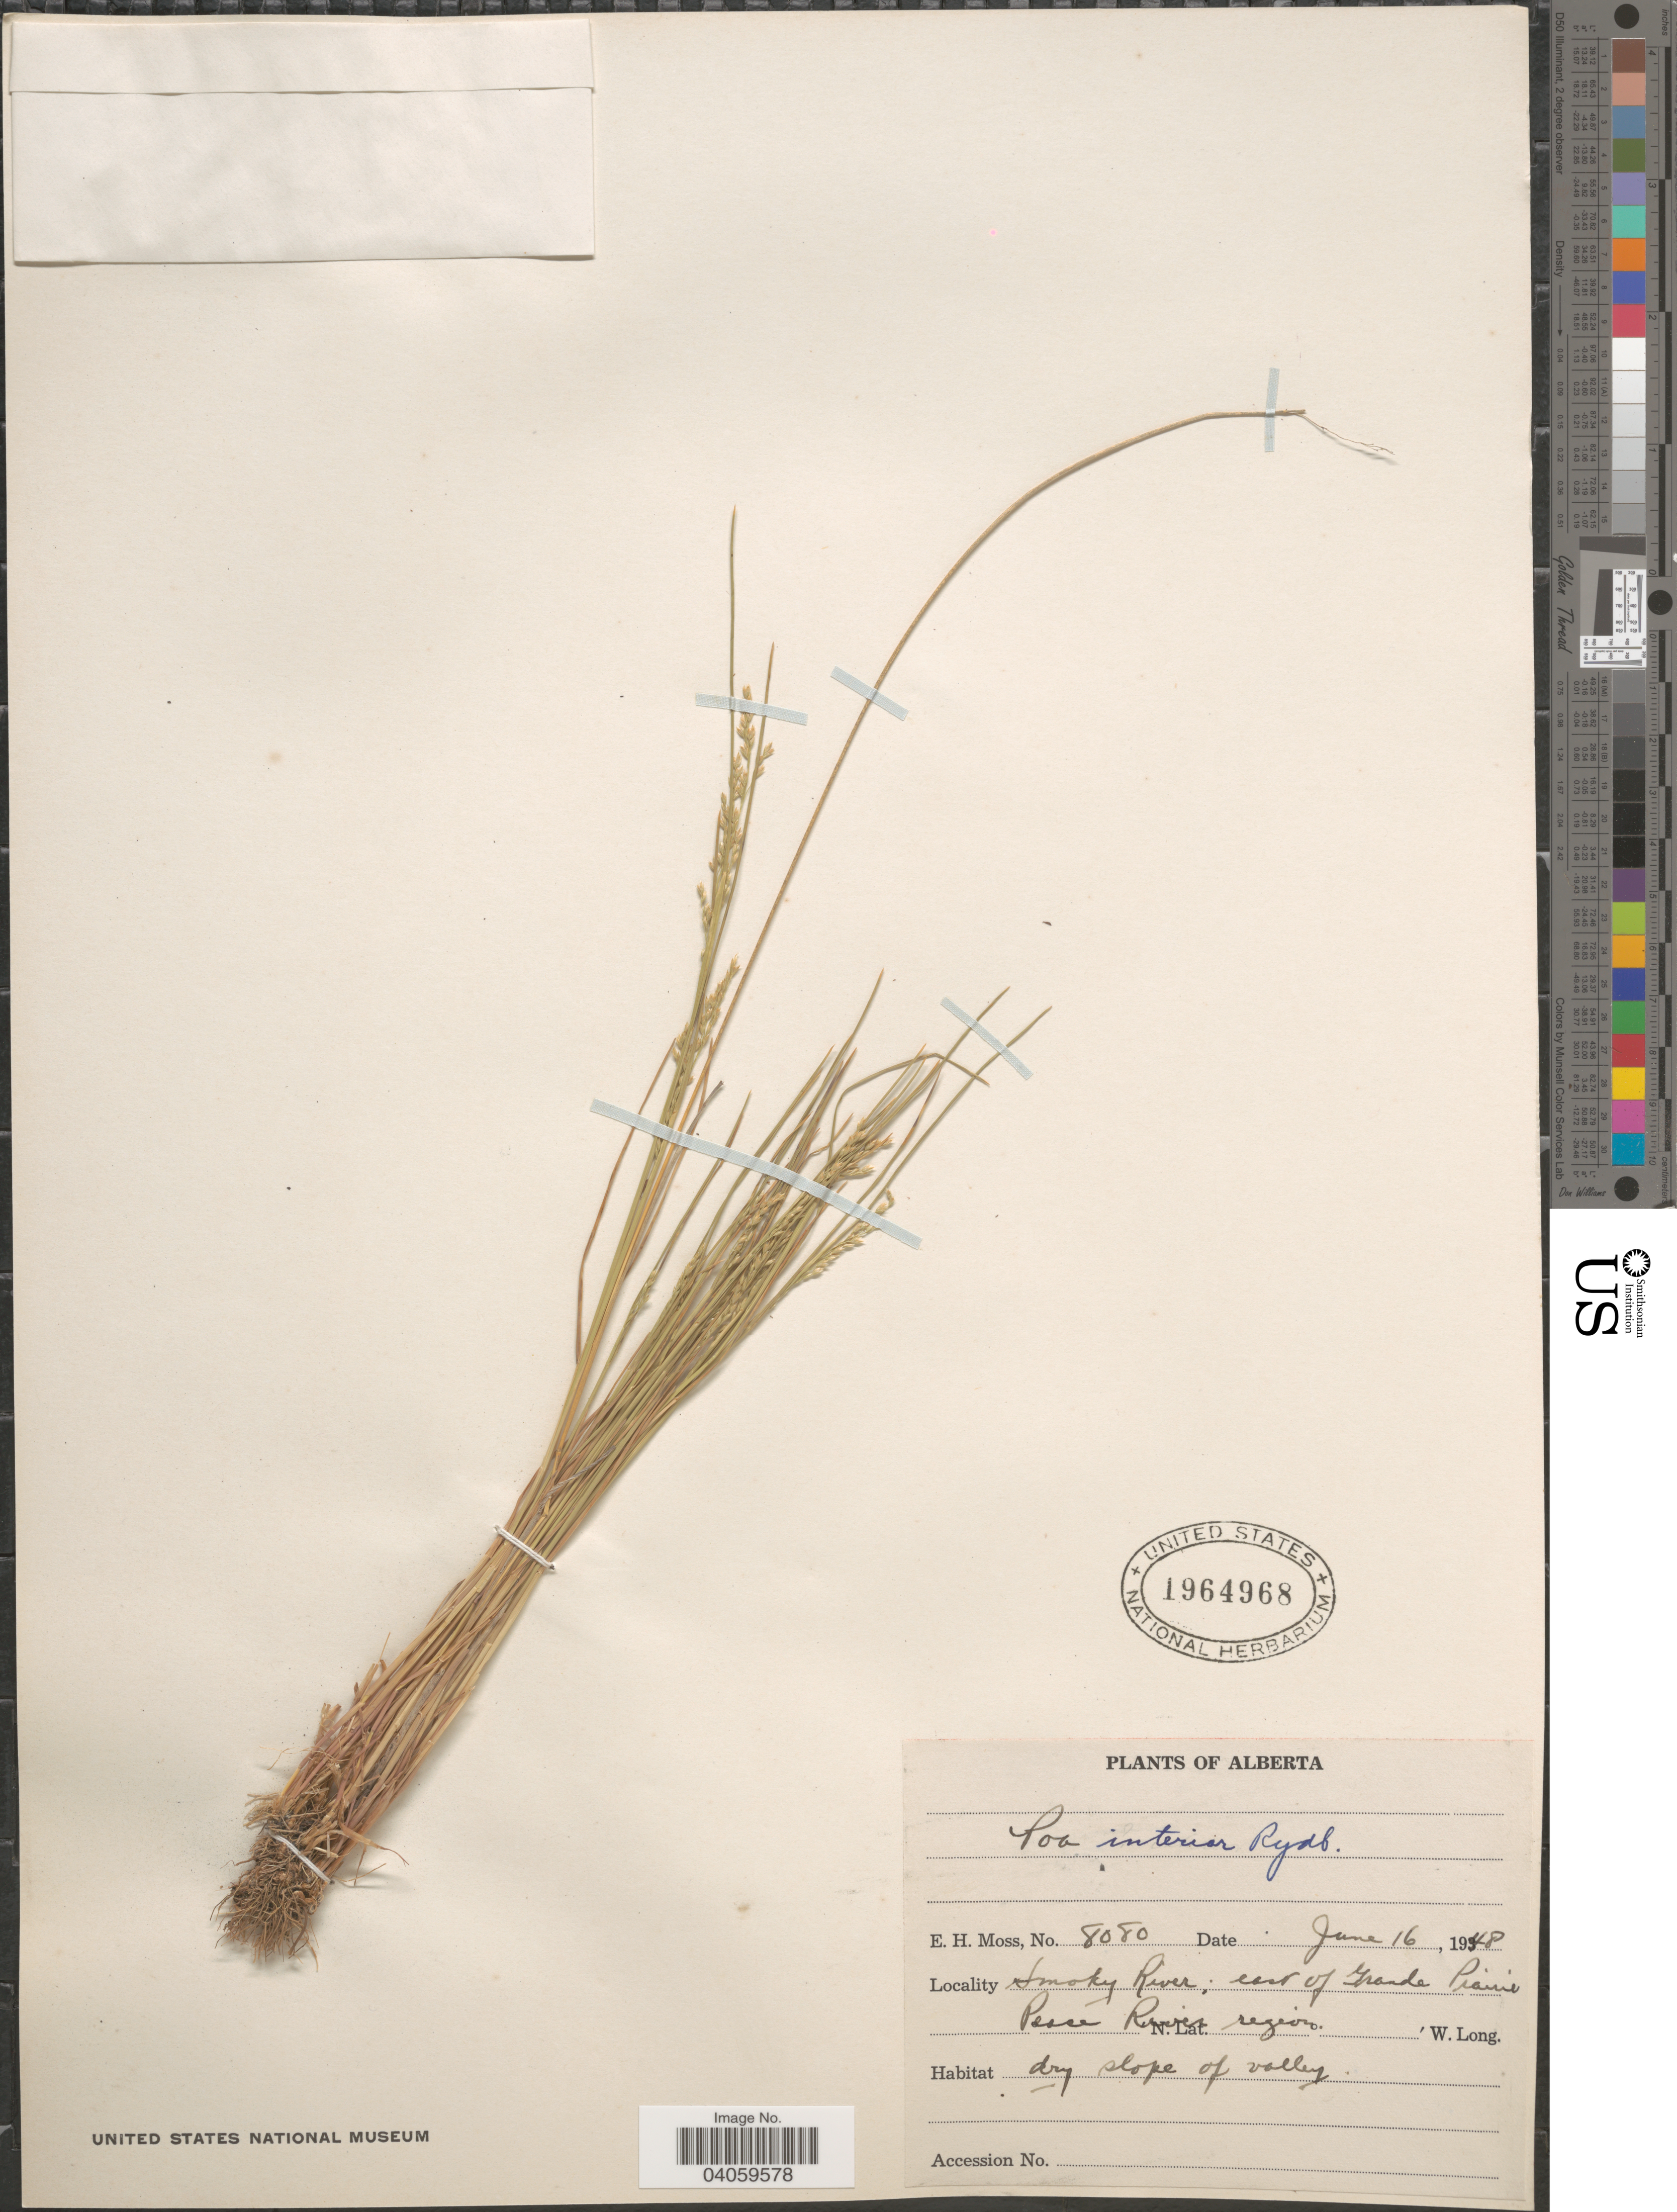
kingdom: Plantae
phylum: Tracheophyta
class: Liliopsida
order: Poales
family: Poaceae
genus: Poa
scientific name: Poa interior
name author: Rydb.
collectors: E. Moss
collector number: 8080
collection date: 1948-06-16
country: Canada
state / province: Alberta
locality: Smoky River; east of Grande Prairie Peace River region. Dry slope of valley.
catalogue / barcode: US 1964968